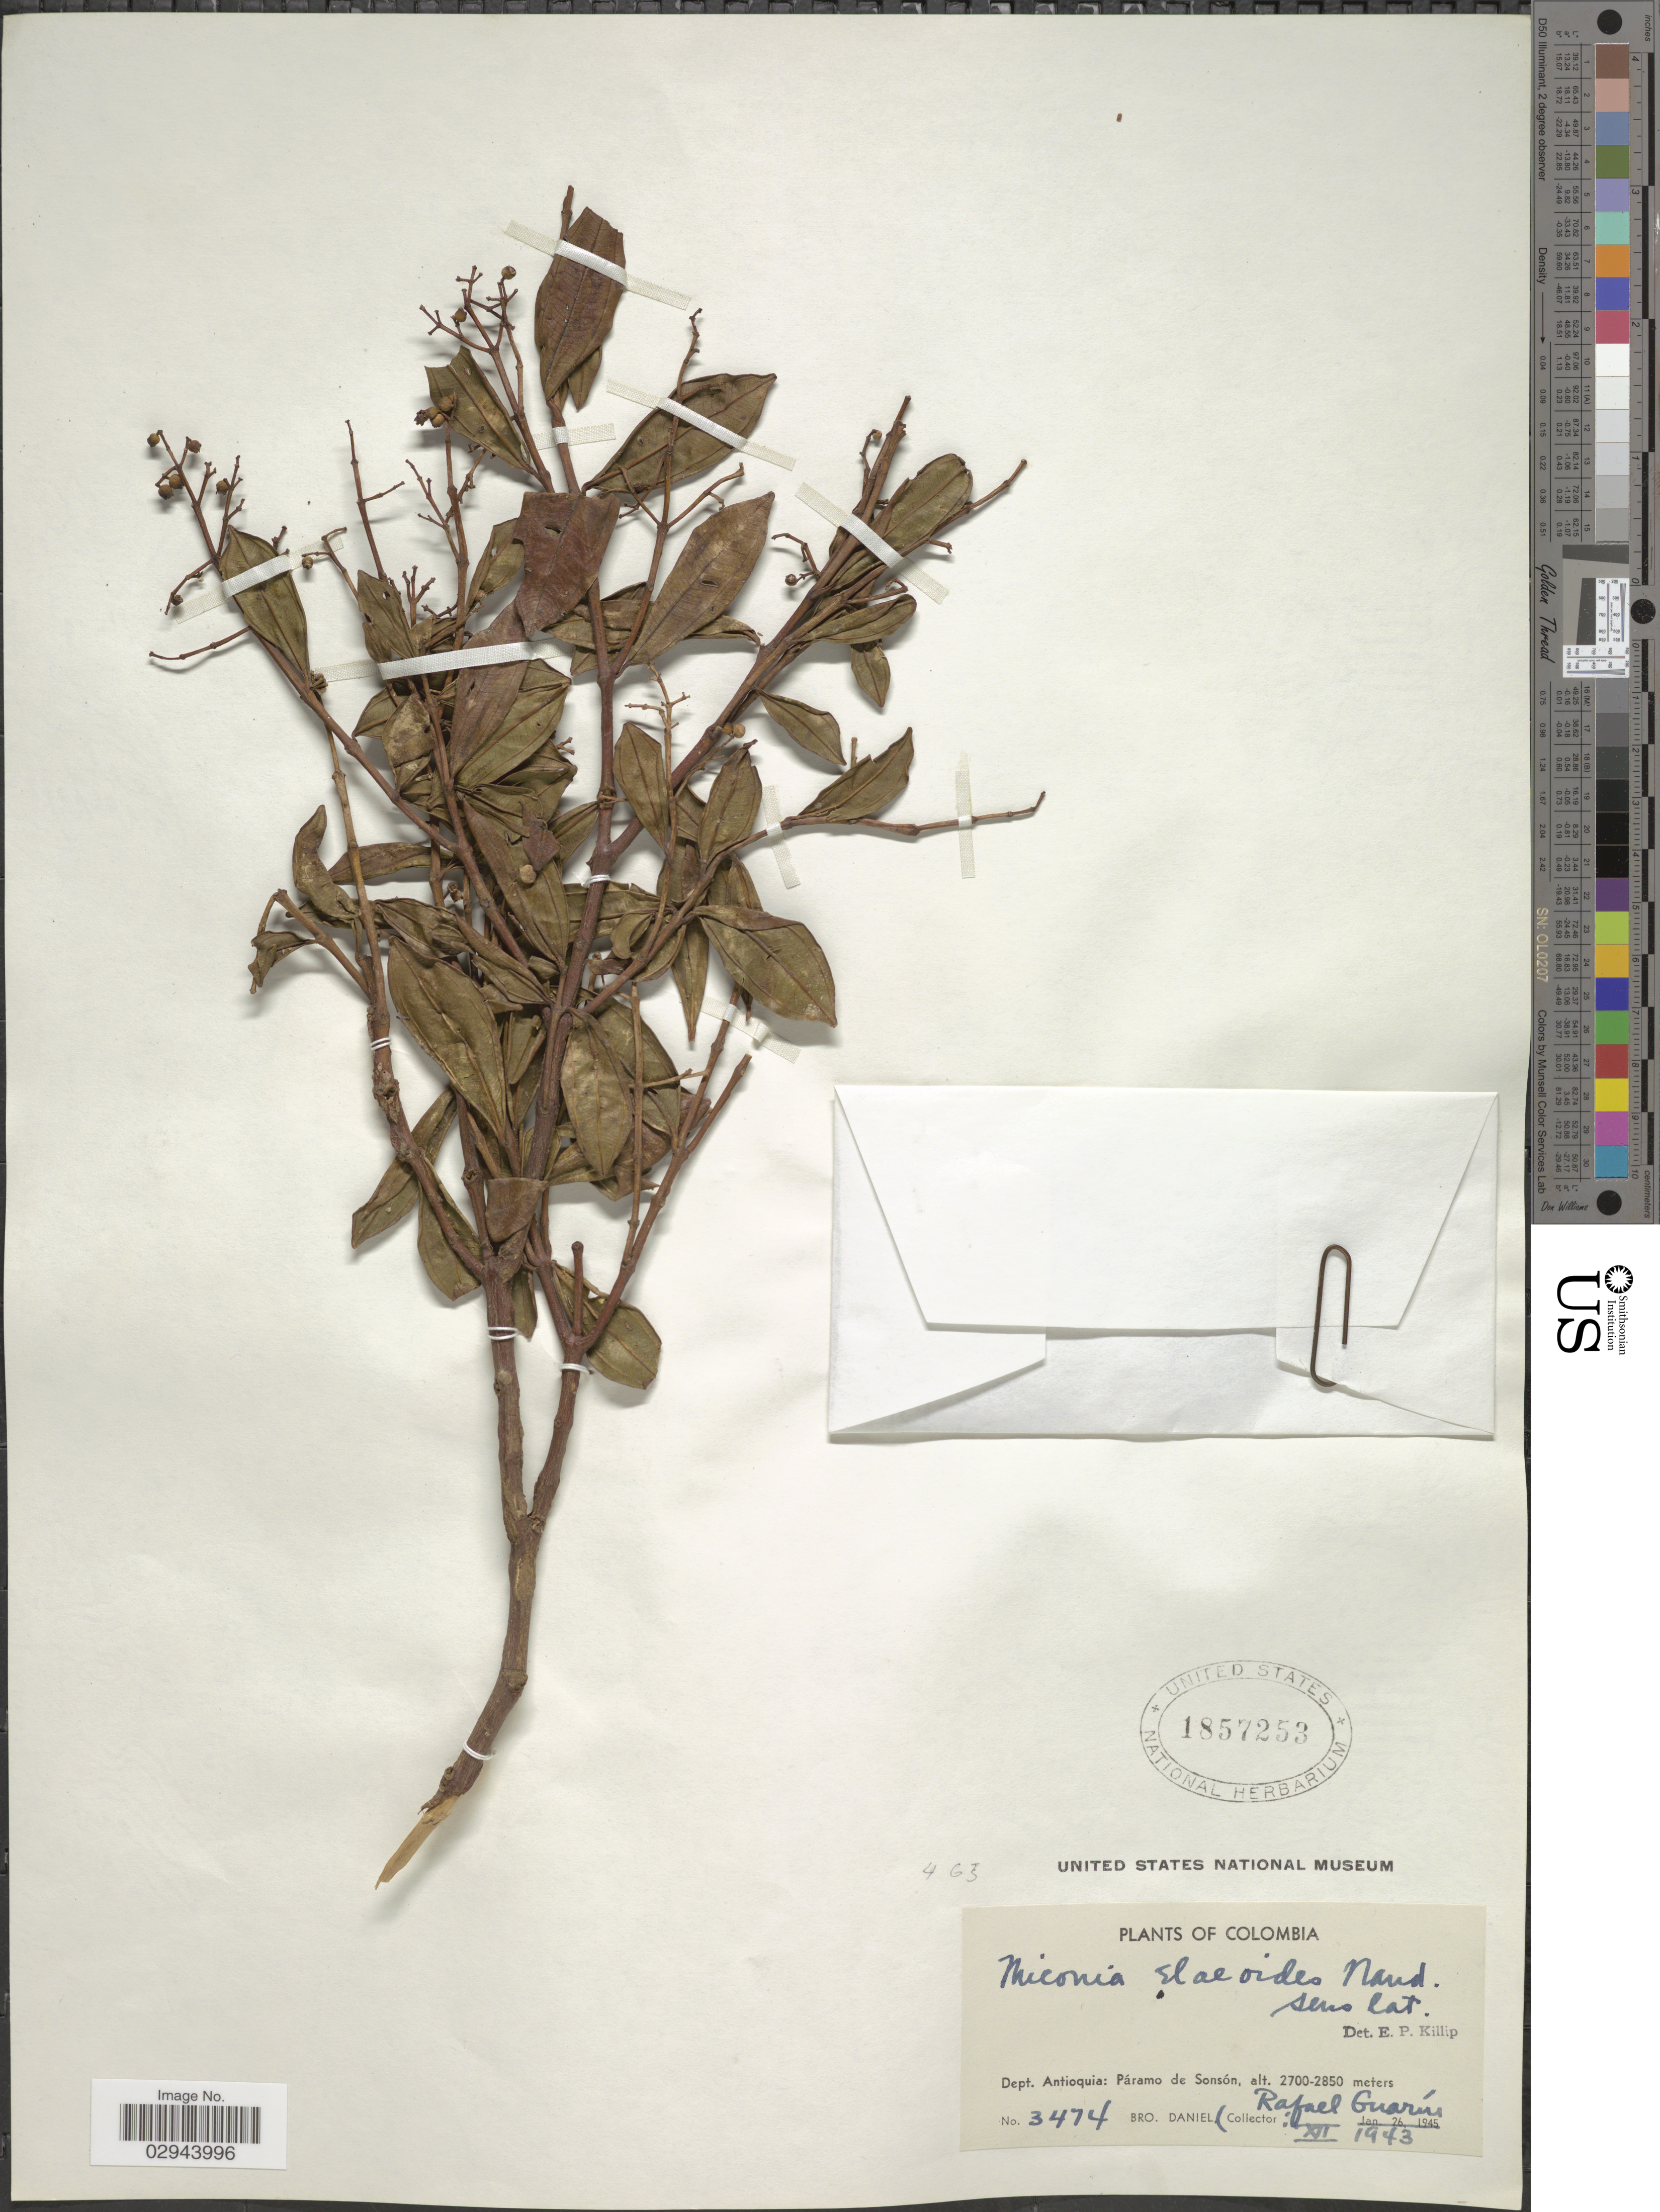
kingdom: Plantae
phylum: Tracheophyta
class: Magnoliopsida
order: Myrtales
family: Melastomataceae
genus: Miconia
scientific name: Miconia theizans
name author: (Bonpl.) Cogn.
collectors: Bro. Daniel & R. Guarin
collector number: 3474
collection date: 1943-12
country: Colombia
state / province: Antioquia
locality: Dept. Antioquia, Páramo de Sonsón.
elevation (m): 2700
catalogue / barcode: US 1857253